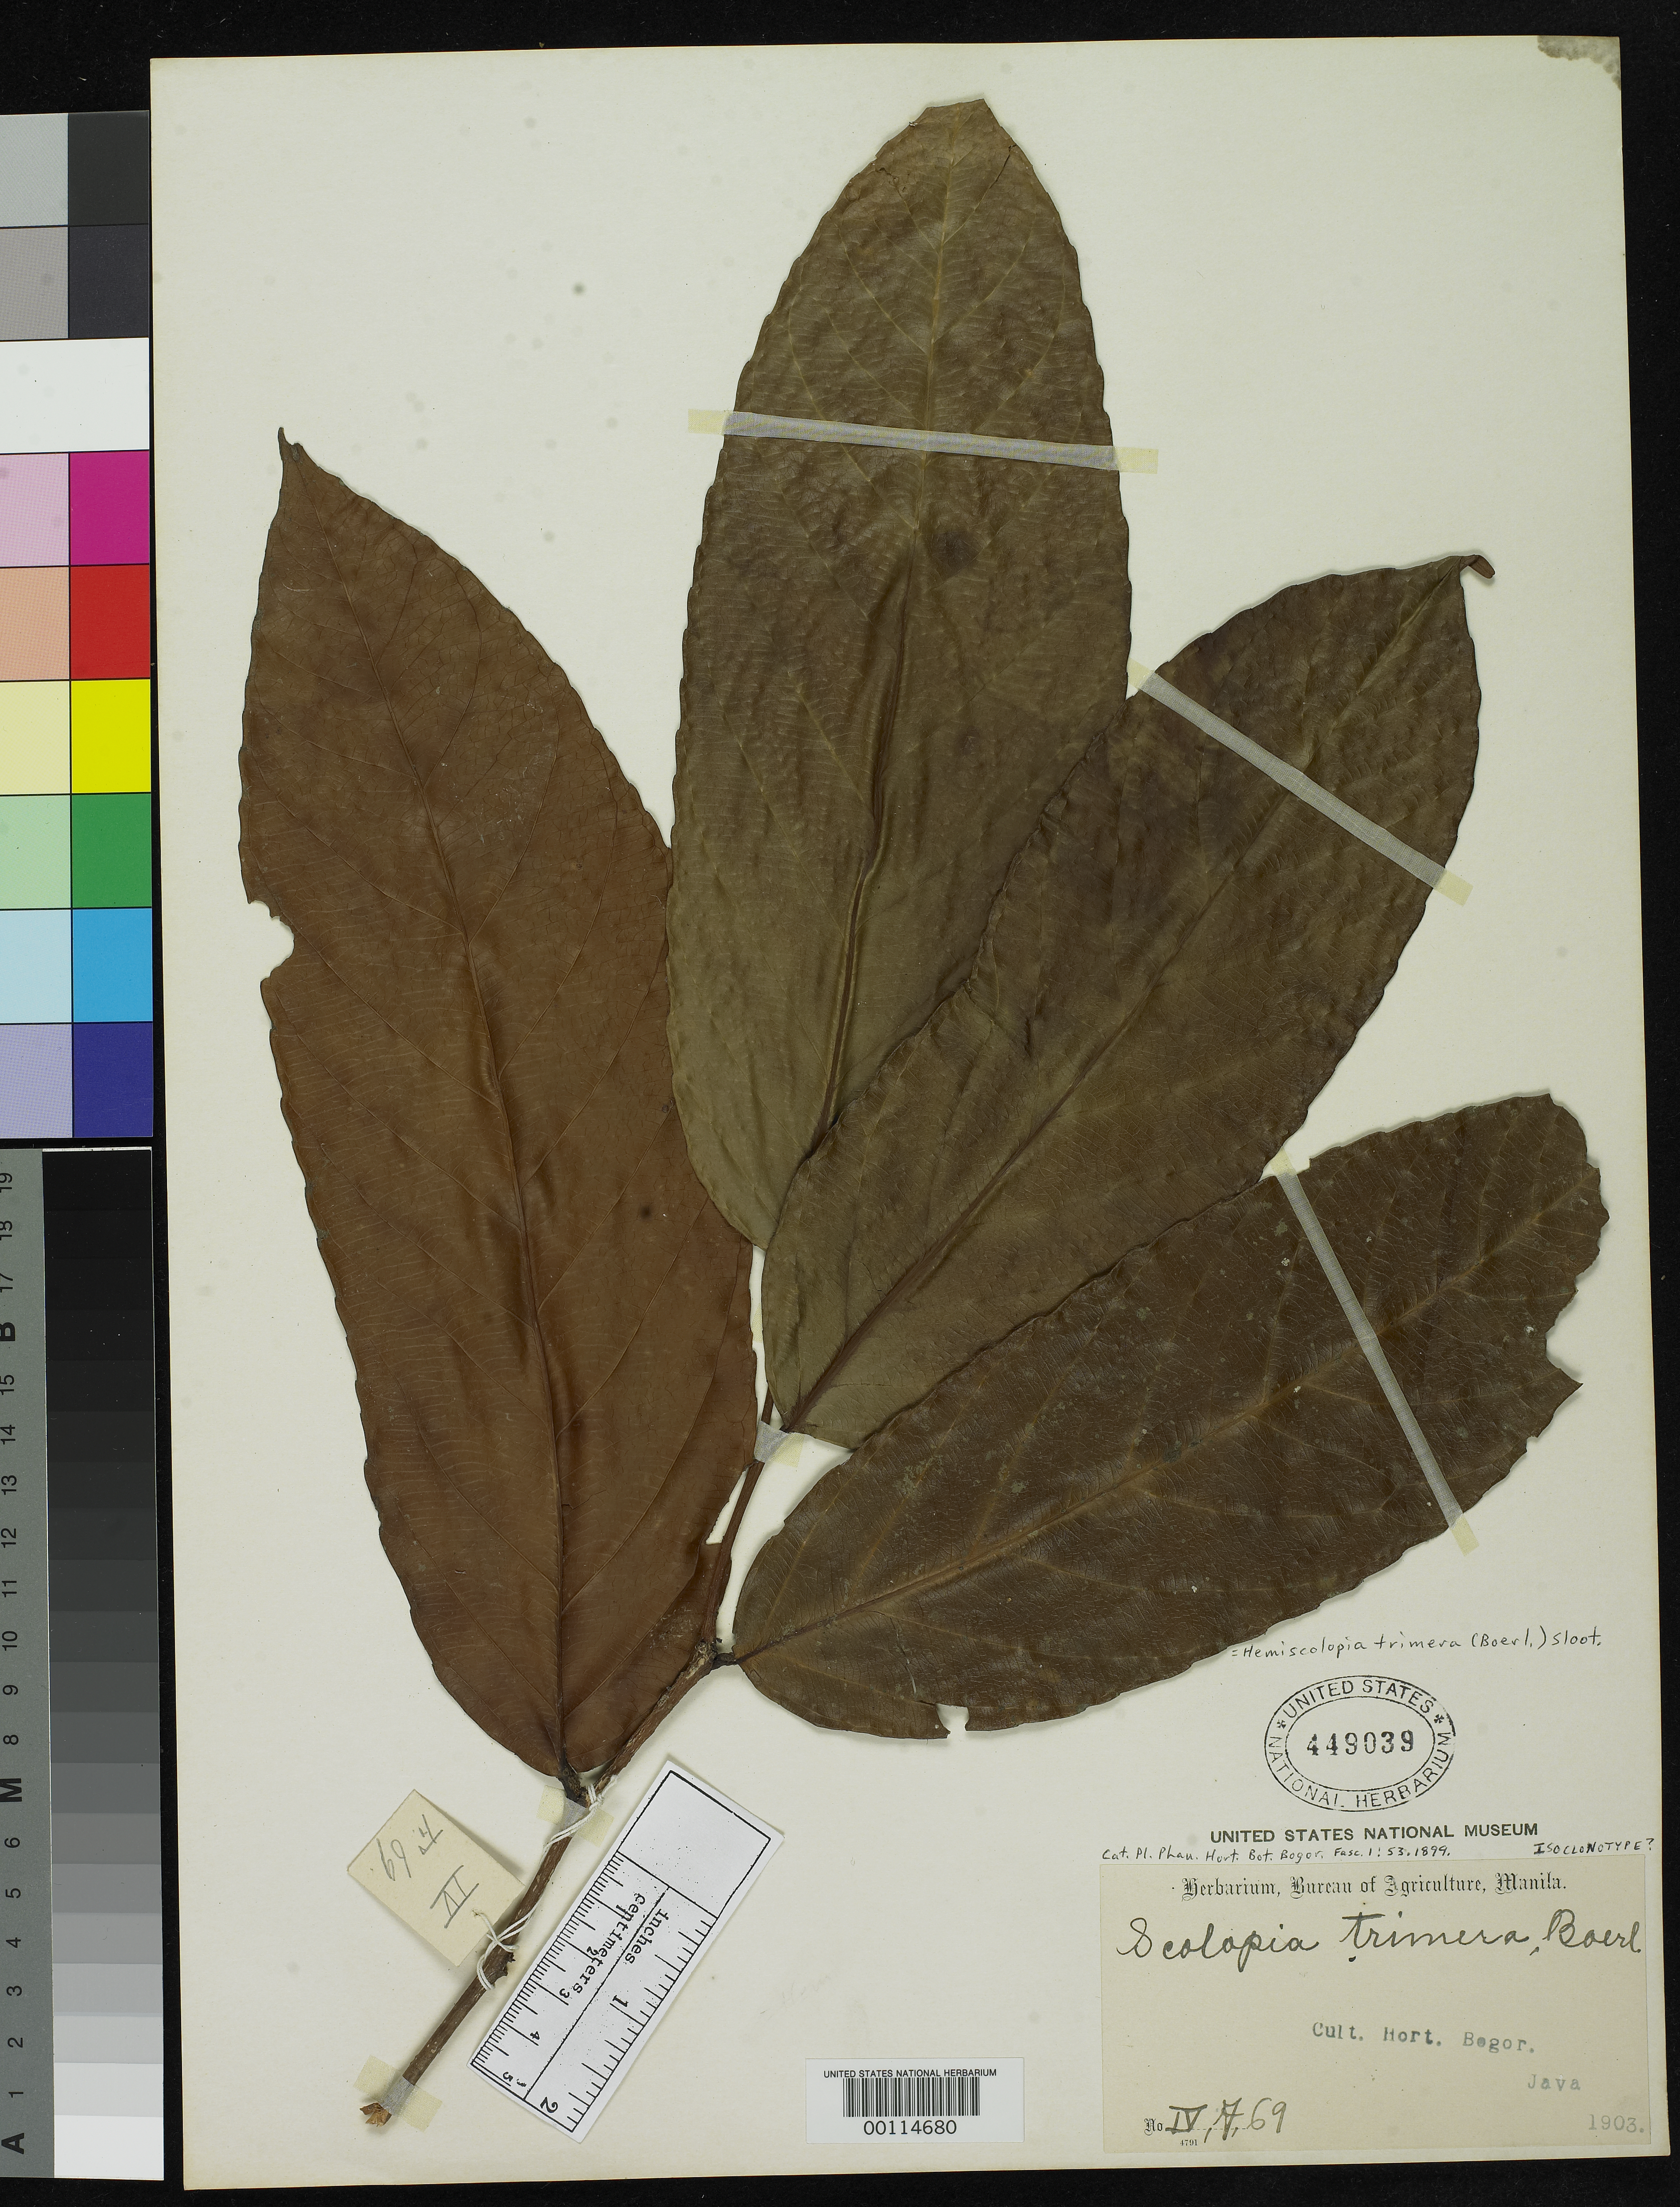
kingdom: Plantae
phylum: Tracheophyta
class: Magnoliopsida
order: Malpighiales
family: Salicaceae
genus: Scolopia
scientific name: Scolopia trimera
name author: Boerl.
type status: Possible Type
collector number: IV 7,69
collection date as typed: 1903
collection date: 1903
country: Indonesia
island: Java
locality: Bangka.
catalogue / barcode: US 449039